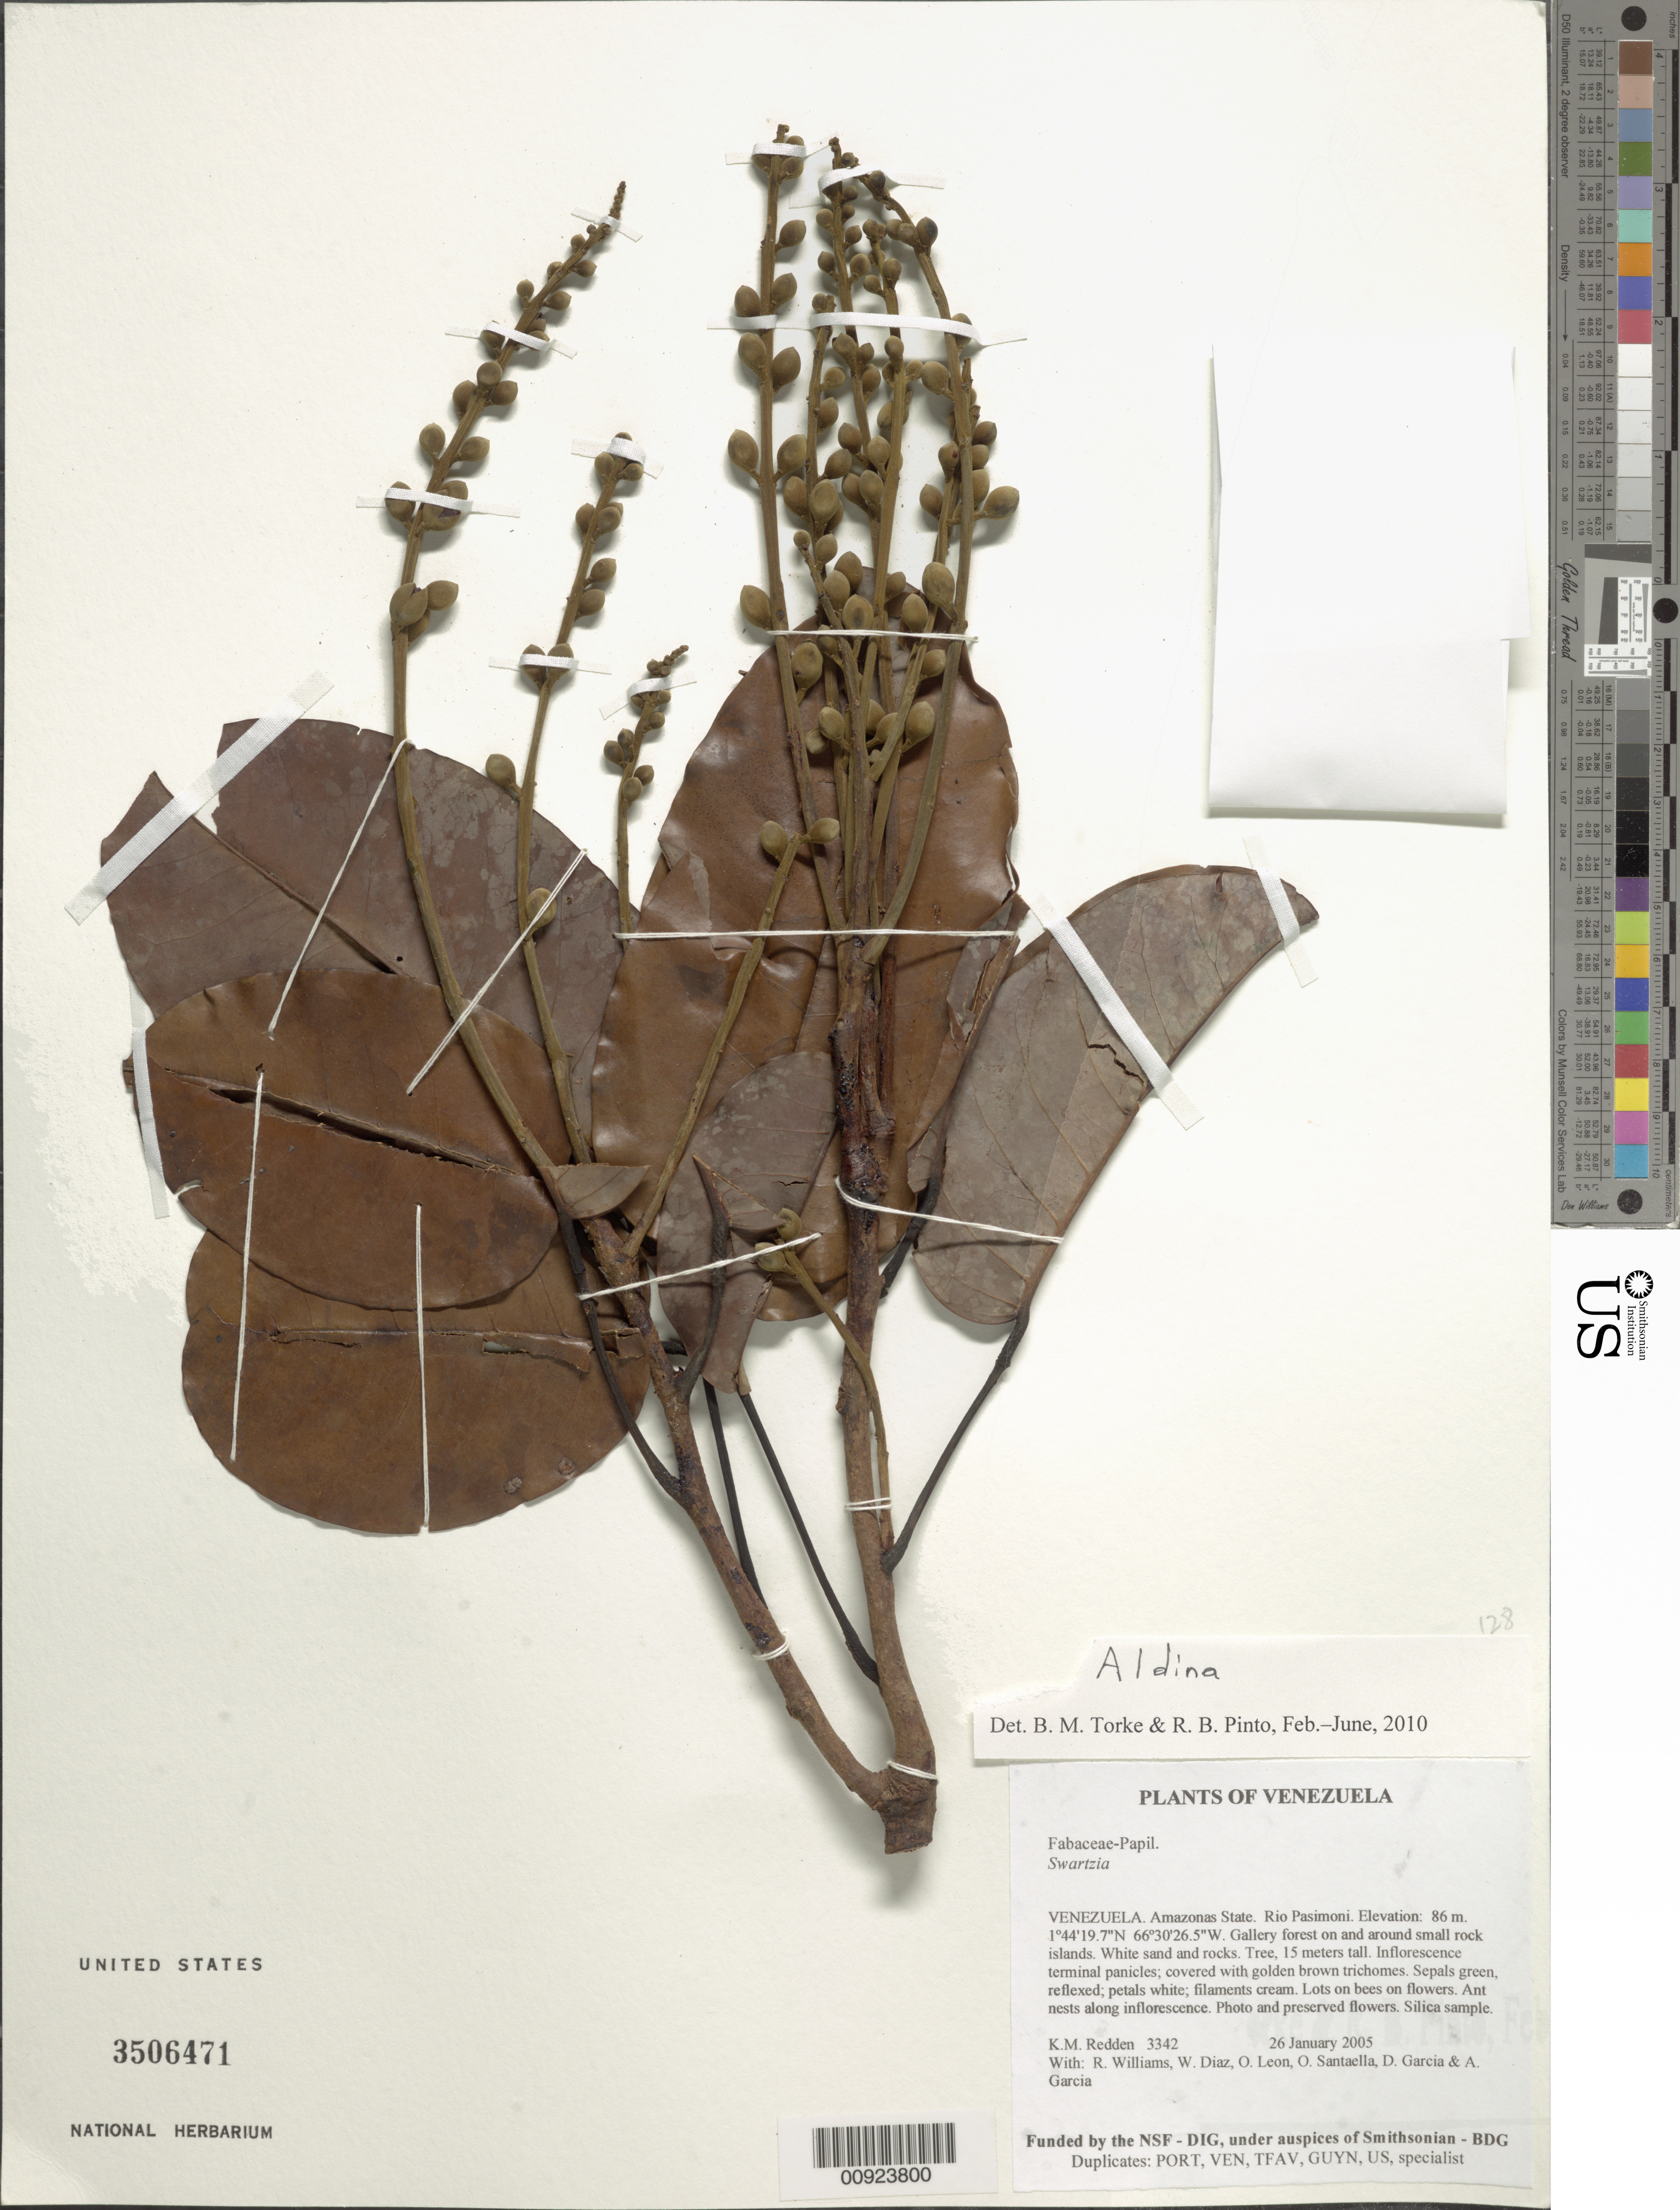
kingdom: Plantae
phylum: Tracheophyta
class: Magnoliopsida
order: Fabales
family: Fabaceae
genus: Aldina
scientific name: Aldina macrophylla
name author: Spruce ex Benth.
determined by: Ramos, Gustavo, (HUEFS), Universidade Estadual de Feira de Santana (BRAZIL)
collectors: K. M. Redden, R. Williams, W. Díaz P., O. León, O. Santaella, D. Garcia & A. Garcia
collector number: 3342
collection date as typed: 26 January 2005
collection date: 2005-01-26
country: Venezuela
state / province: Amazonas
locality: Rio Pasimoni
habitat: Gallery forest on and around small rock islands. White sand and rocks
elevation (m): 86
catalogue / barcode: US 3506471